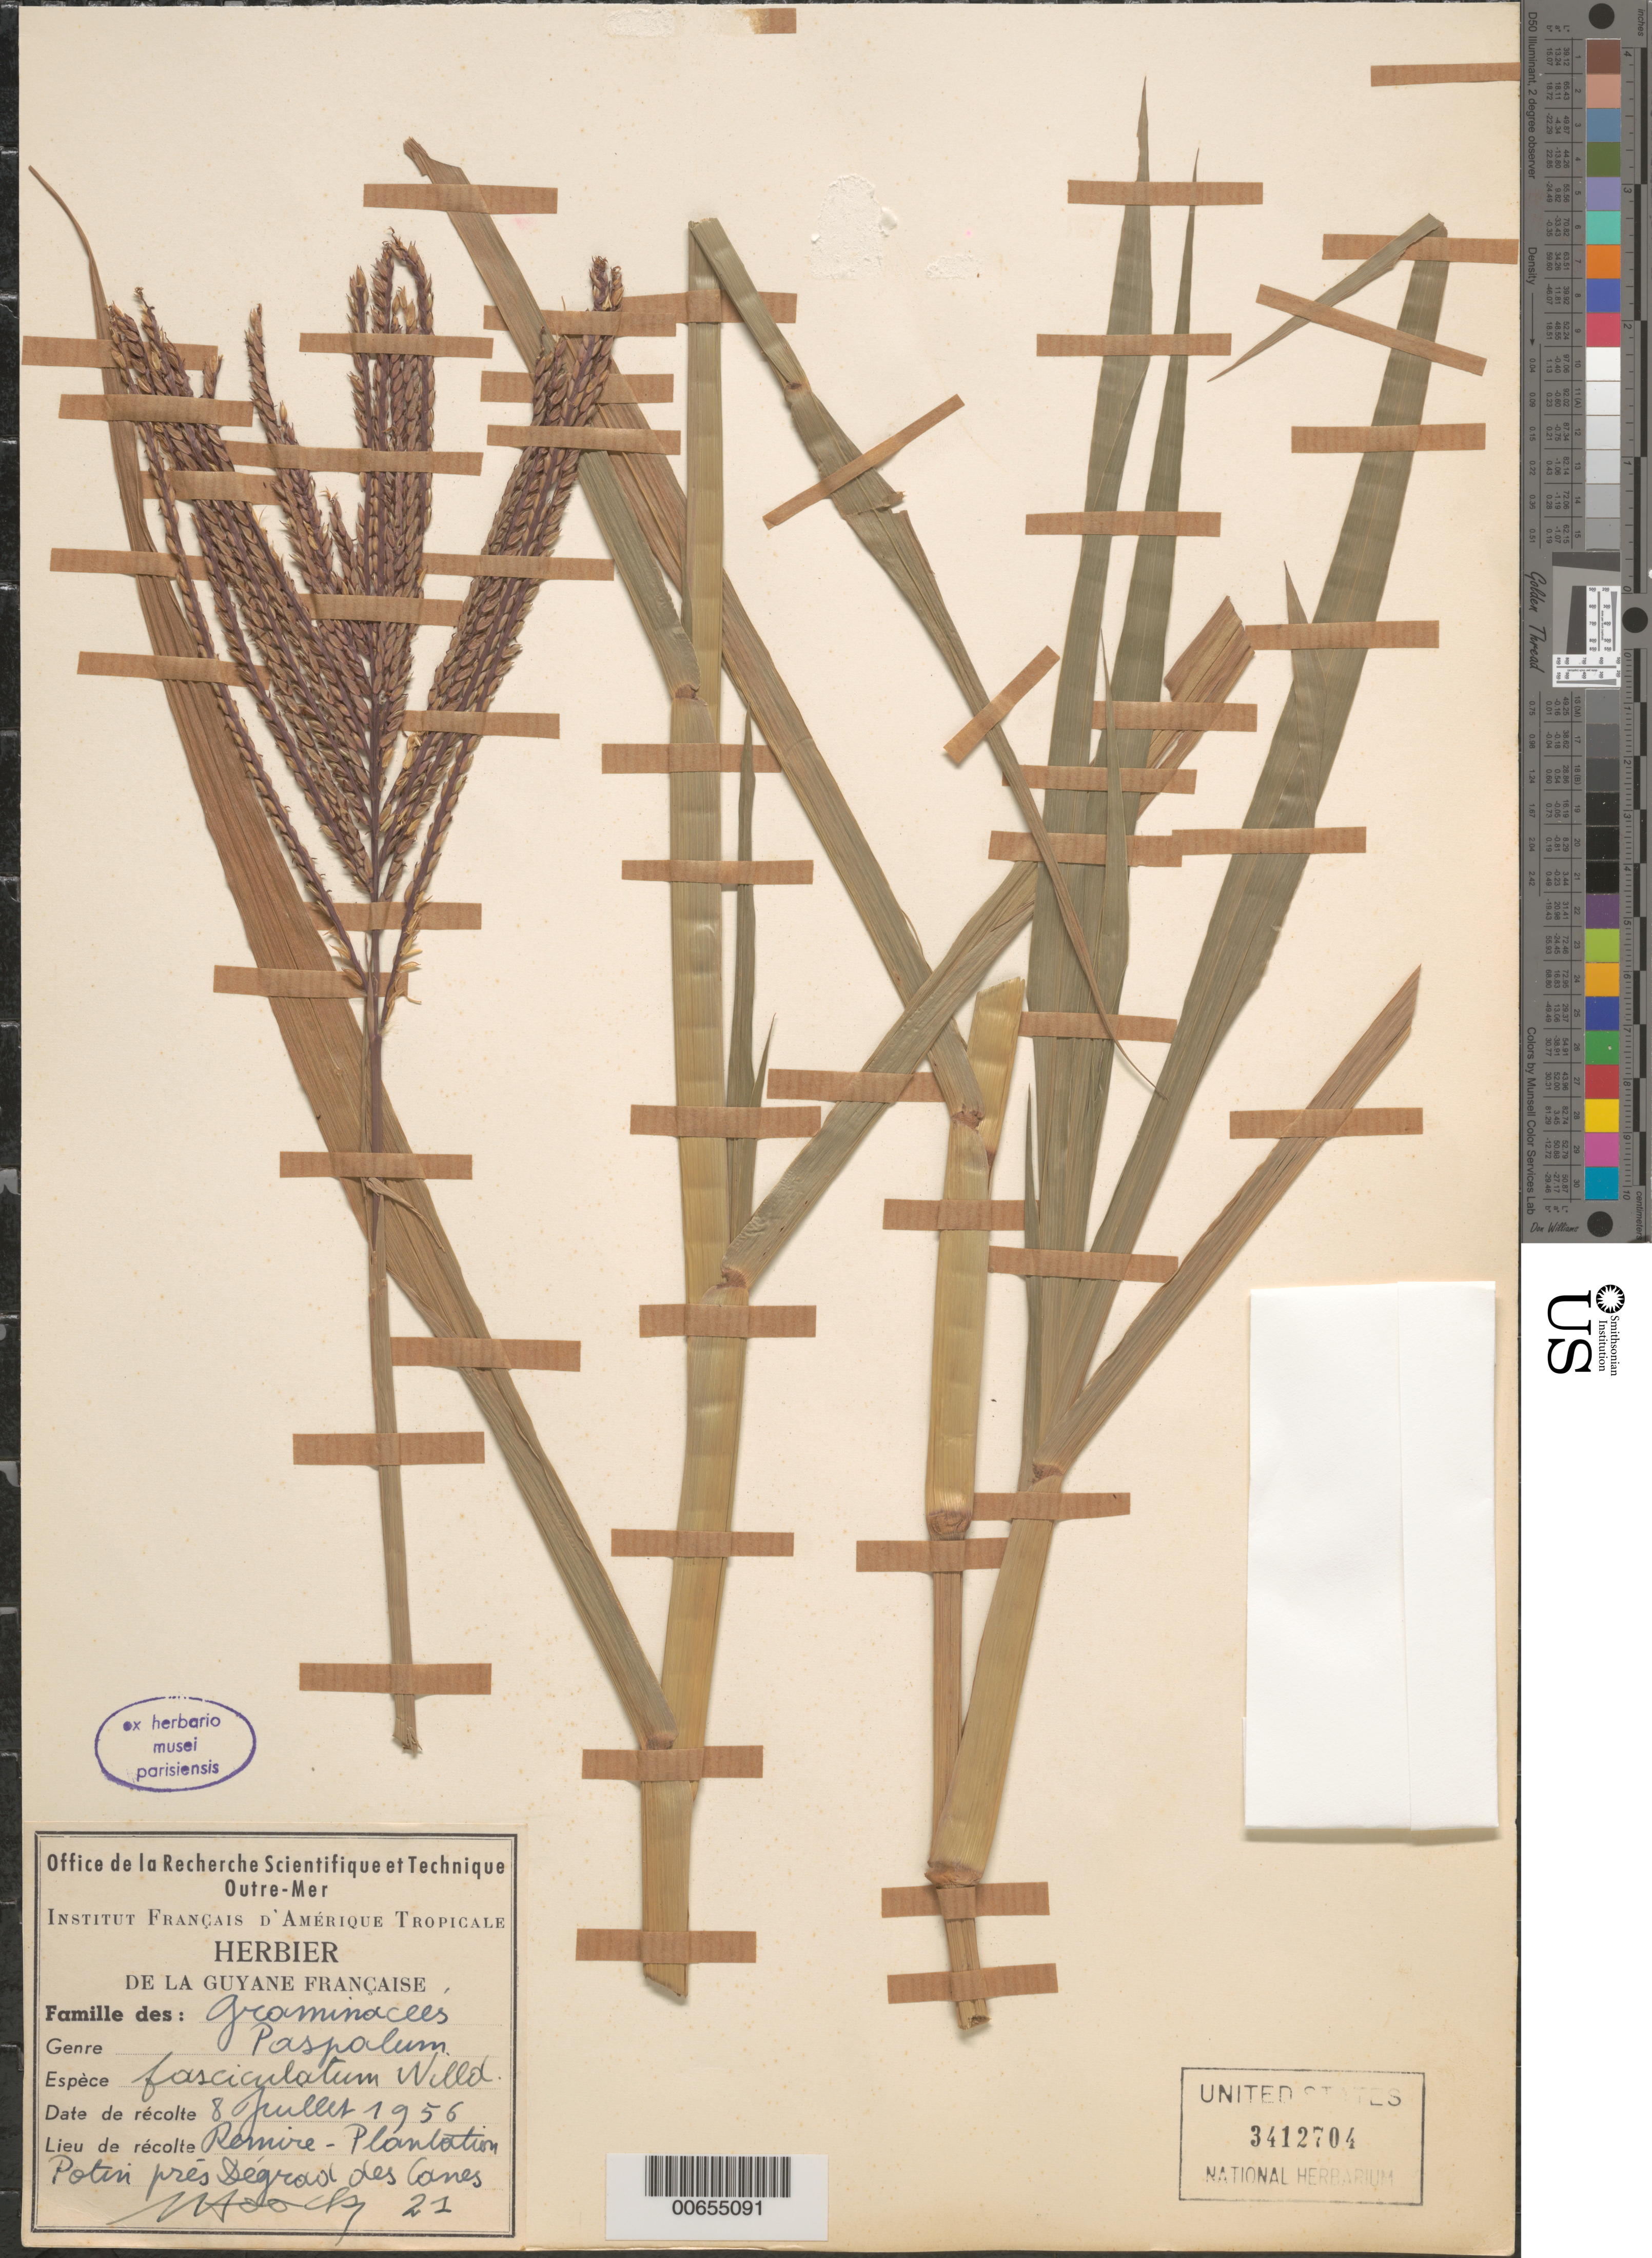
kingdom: Plantae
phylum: Tracheophyta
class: Liliopsida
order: Poales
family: Poaceae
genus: Paspalum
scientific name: Paspalum fasciculatum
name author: Willd. ex Flüggé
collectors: J. Hoock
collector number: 21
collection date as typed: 8-Jul-56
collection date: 1956-07-08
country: French Guiana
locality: Rémire, Plantation Potin, prés Dégrad des Canes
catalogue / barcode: US 3412704